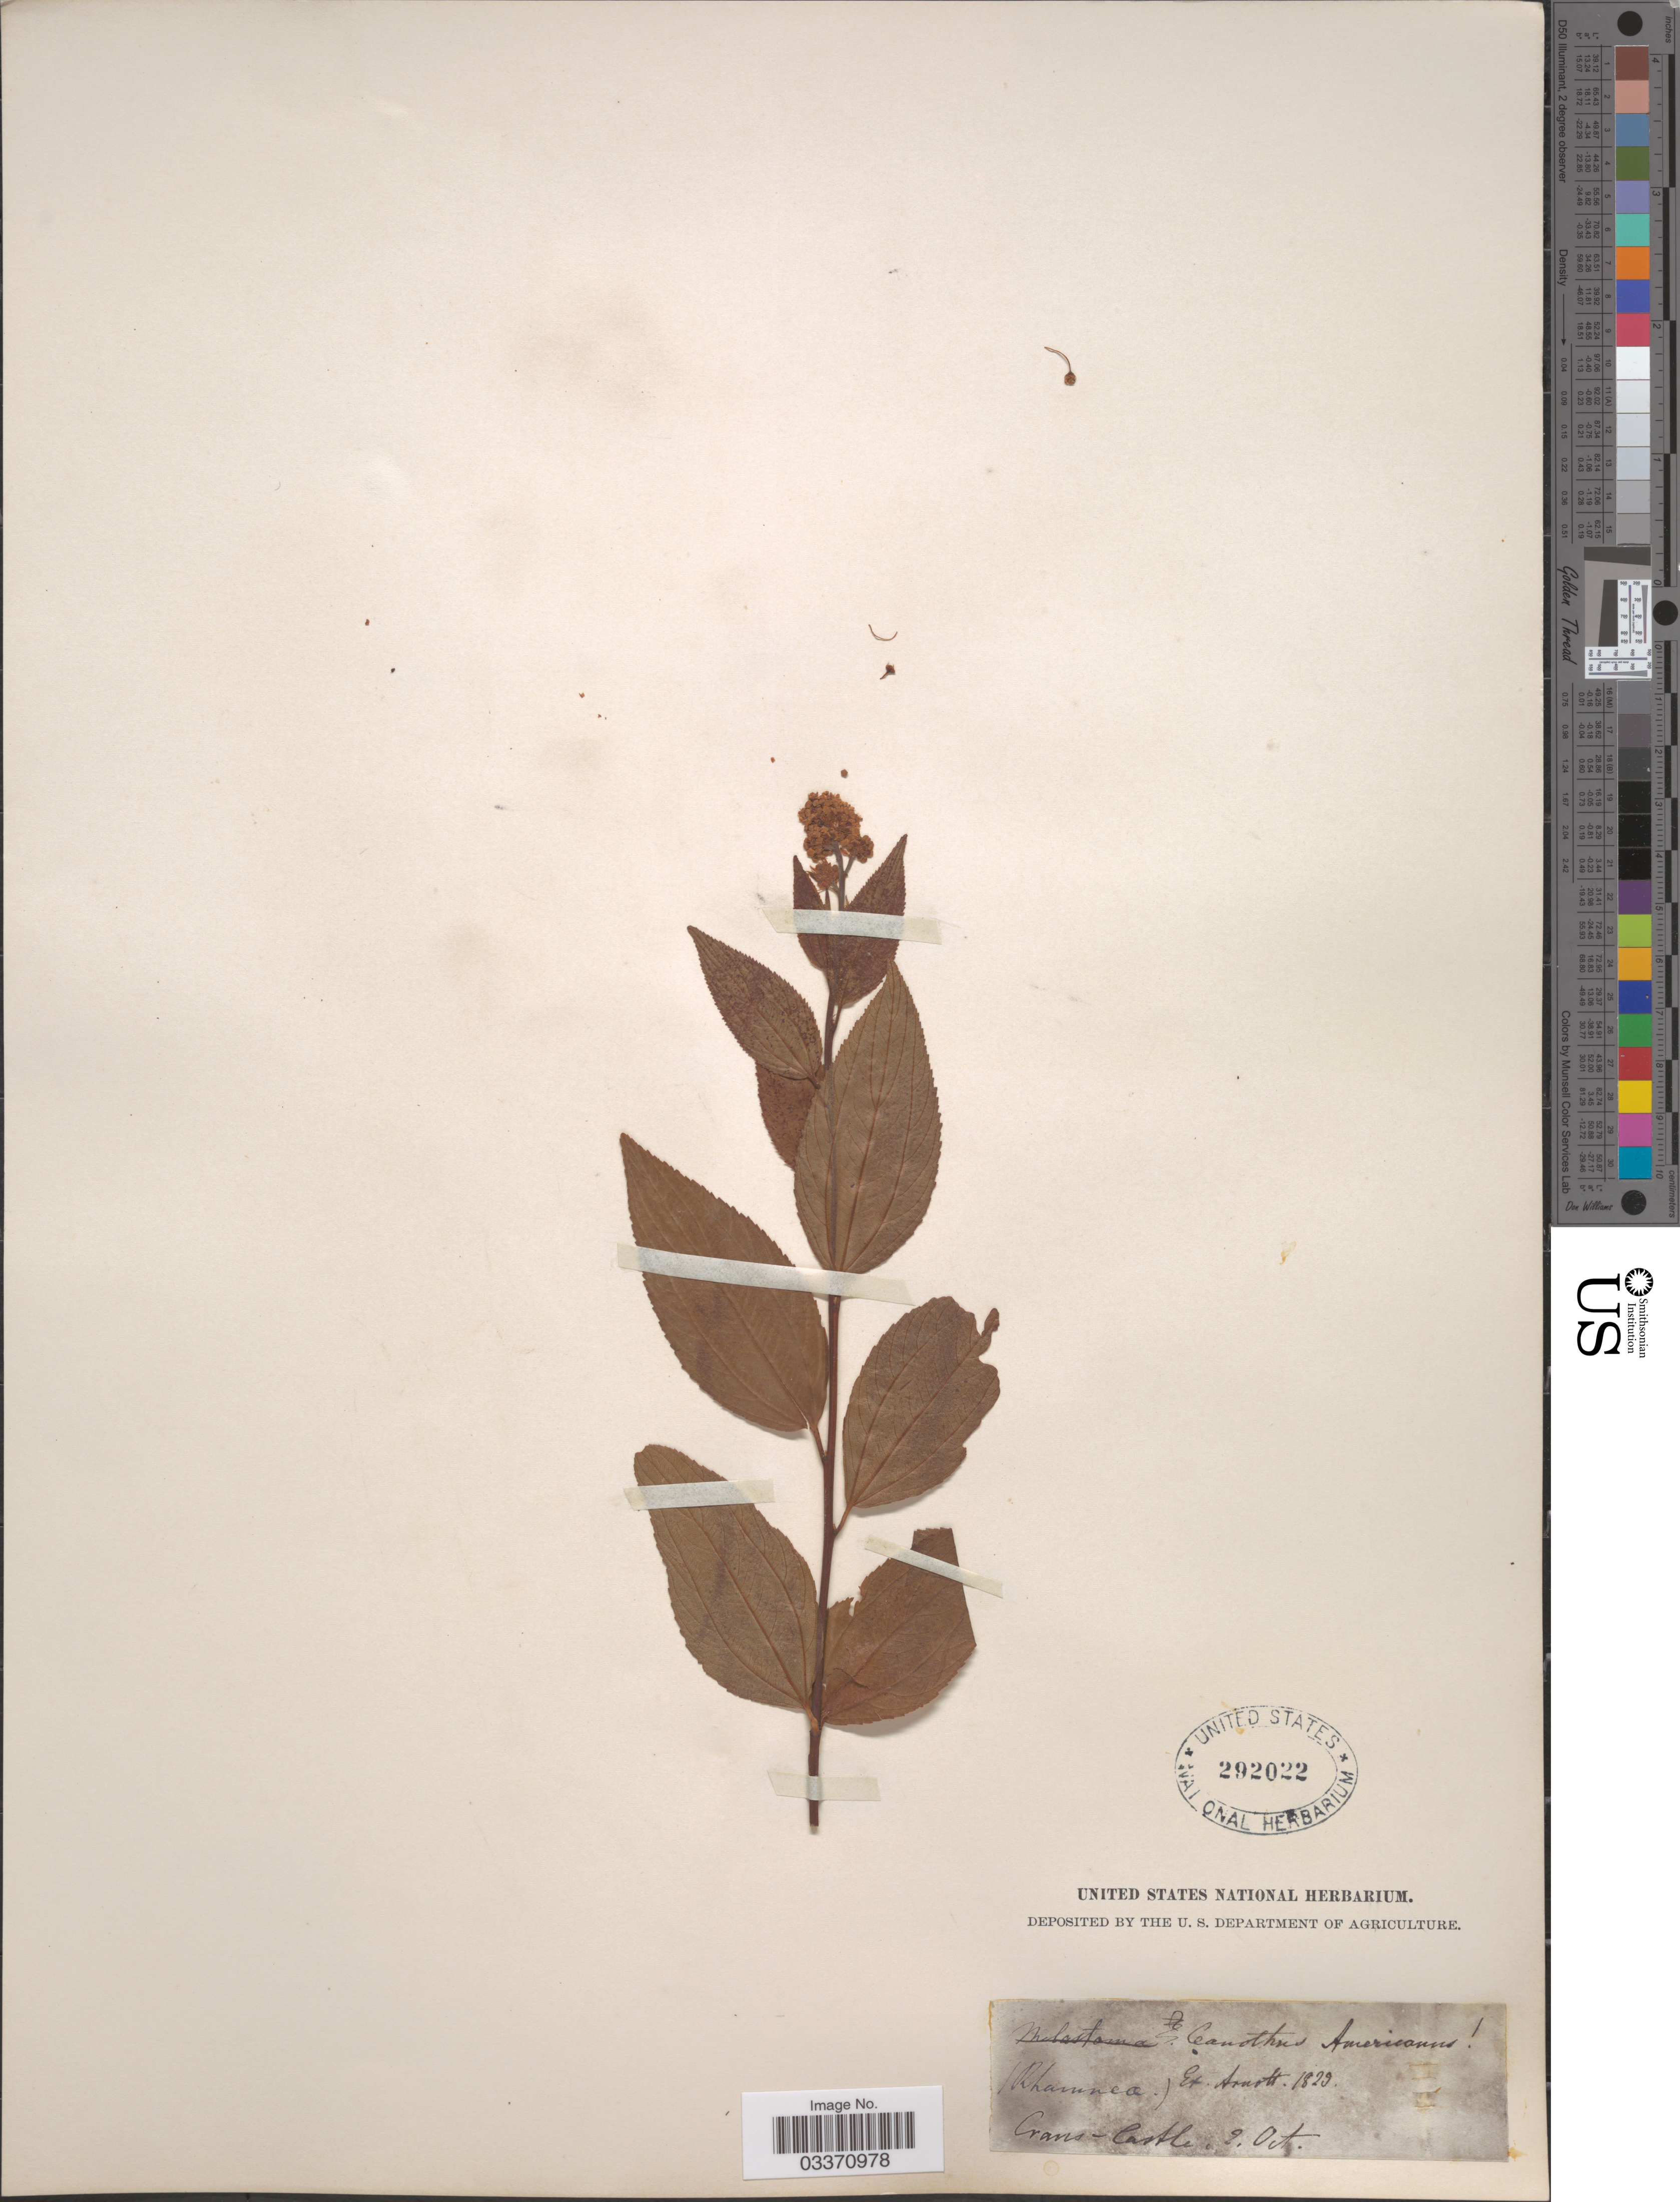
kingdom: Plantae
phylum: Tracheophyta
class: Magnoliopsida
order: Rosales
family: Rhamnaceae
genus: Ceanothus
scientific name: Ceanothus sp.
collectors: Arnott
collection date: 1829-10-02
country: Switzerland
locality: Crans - Castle.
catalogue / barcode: US 292022